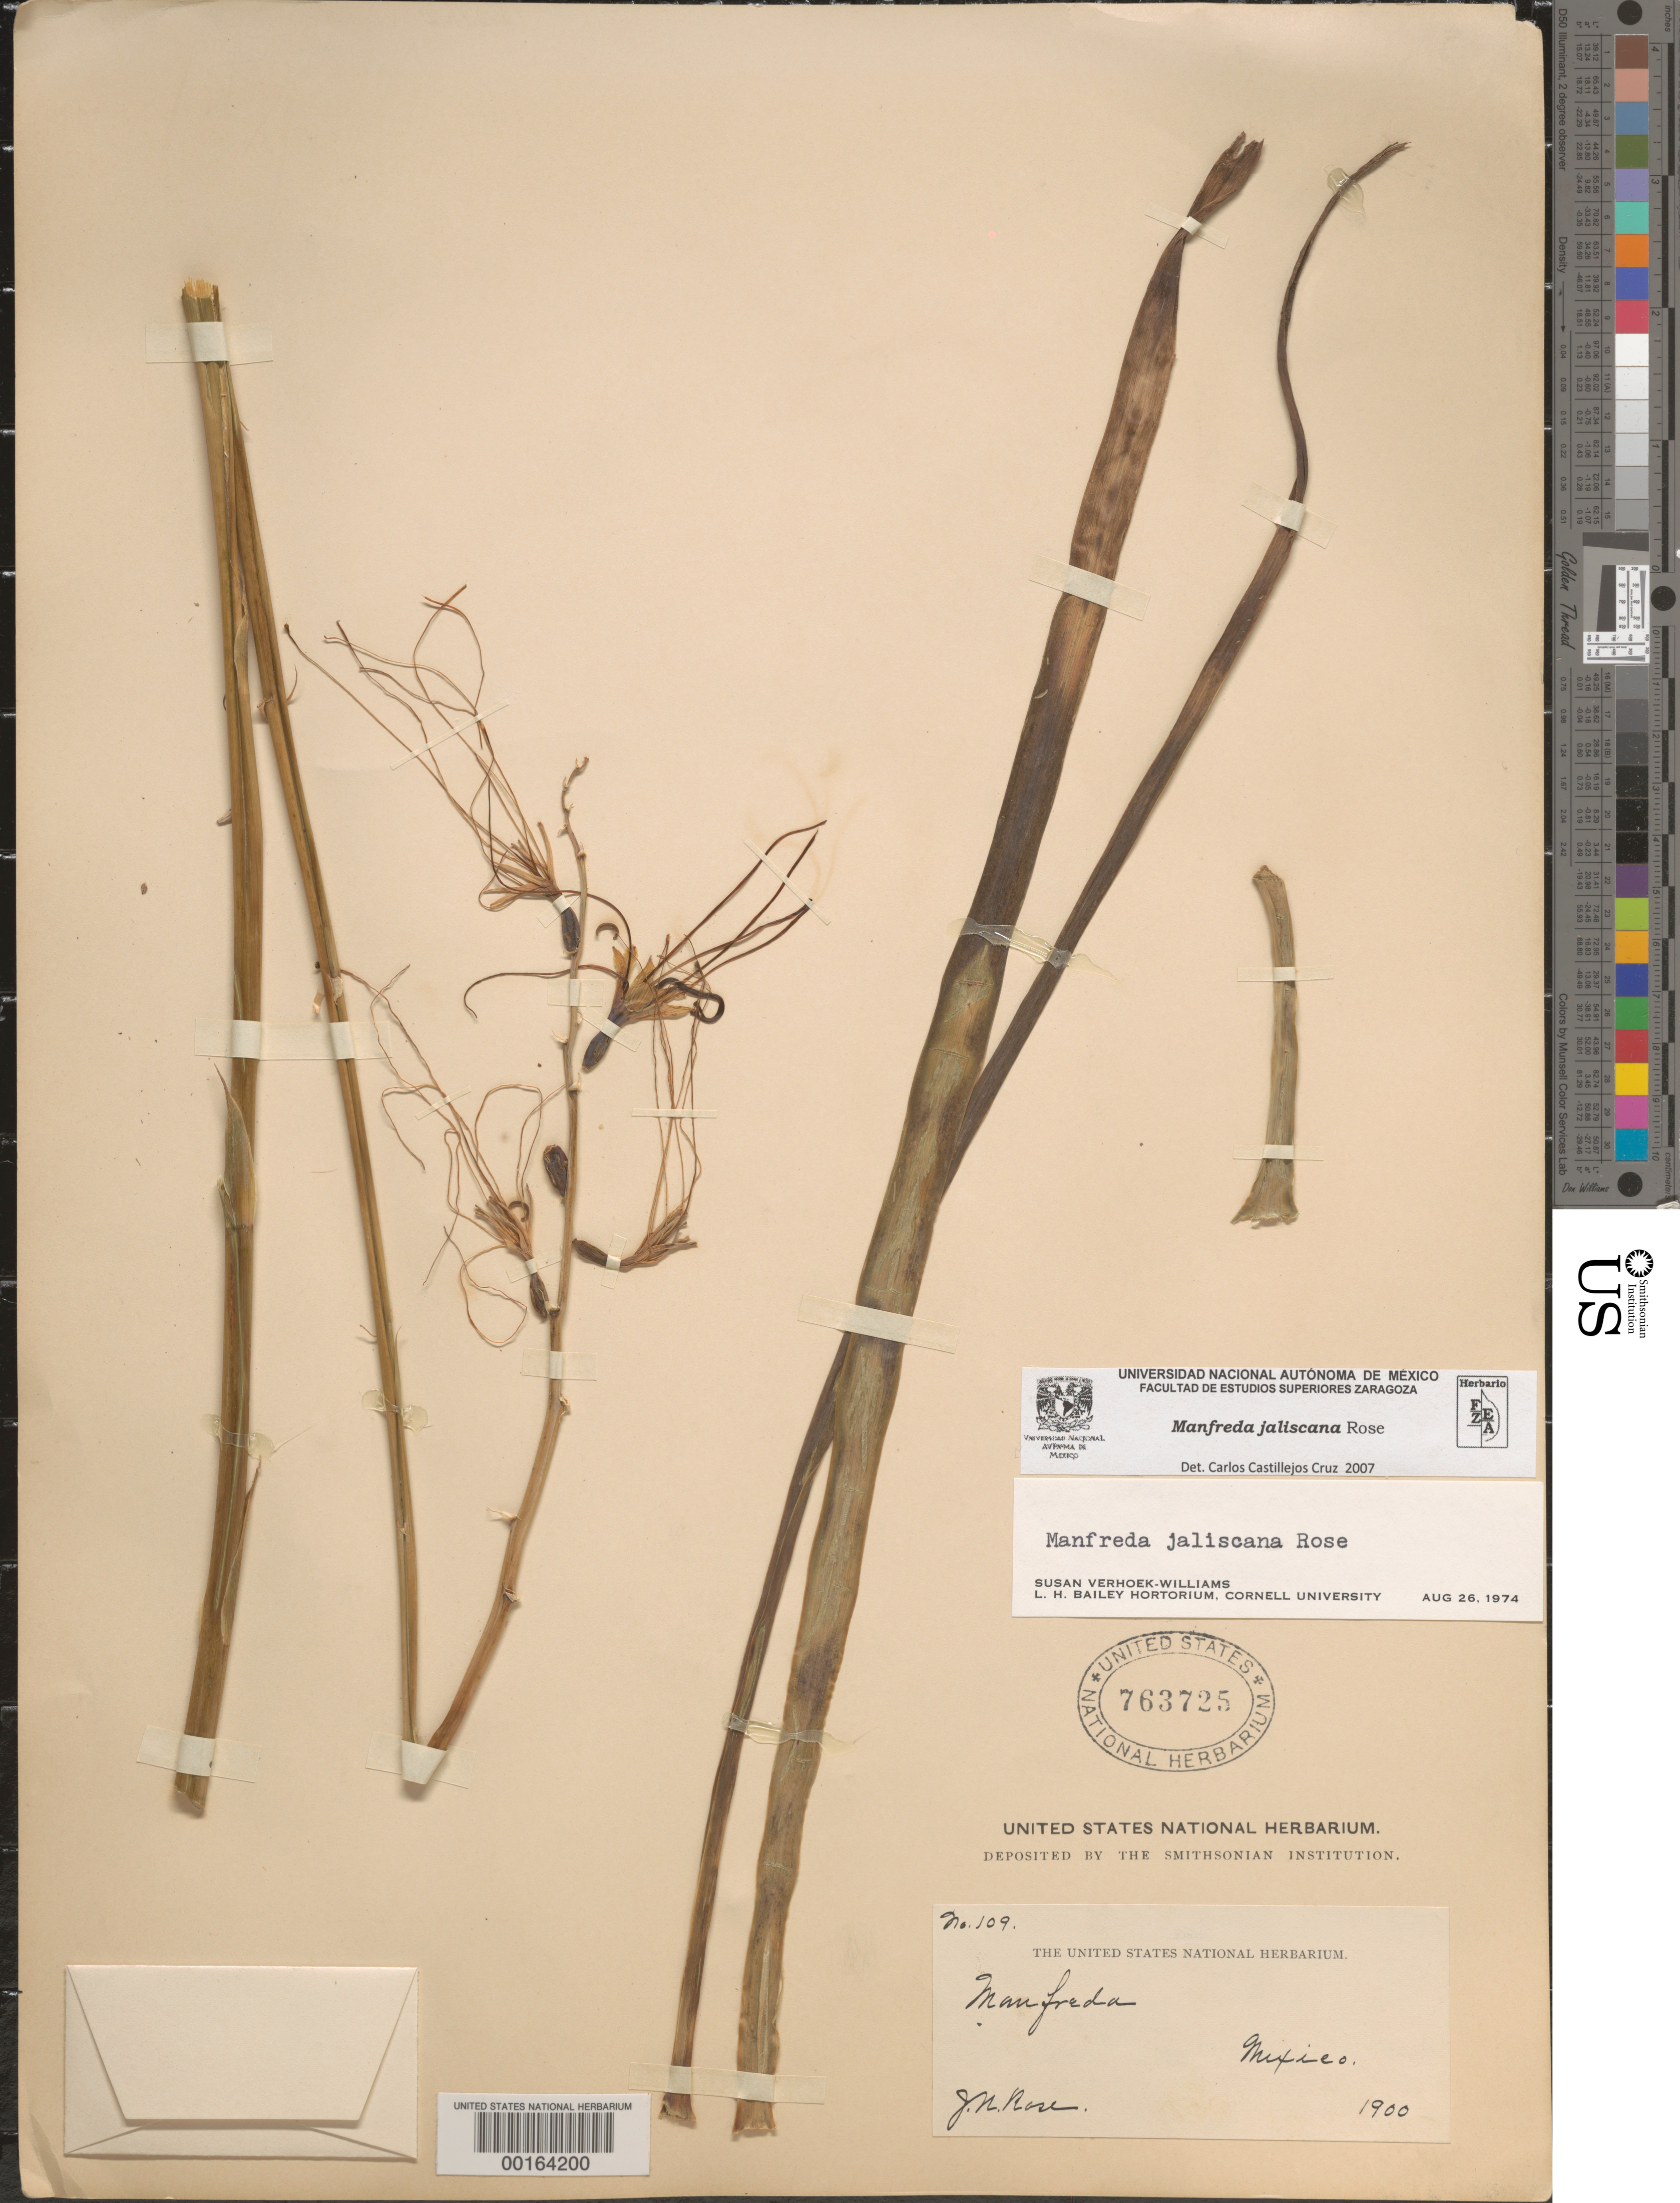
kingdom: Plantae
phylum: Tracheophyta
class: Liliopsida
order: Asparagales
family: Asparagaceae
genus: Manfreda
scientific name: Manfreda jaliscana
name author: Rose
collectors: J. N. Rose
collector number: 109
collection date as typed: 1900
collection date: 1900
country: Mexico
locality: E of Monserrat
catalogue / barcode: US 763725